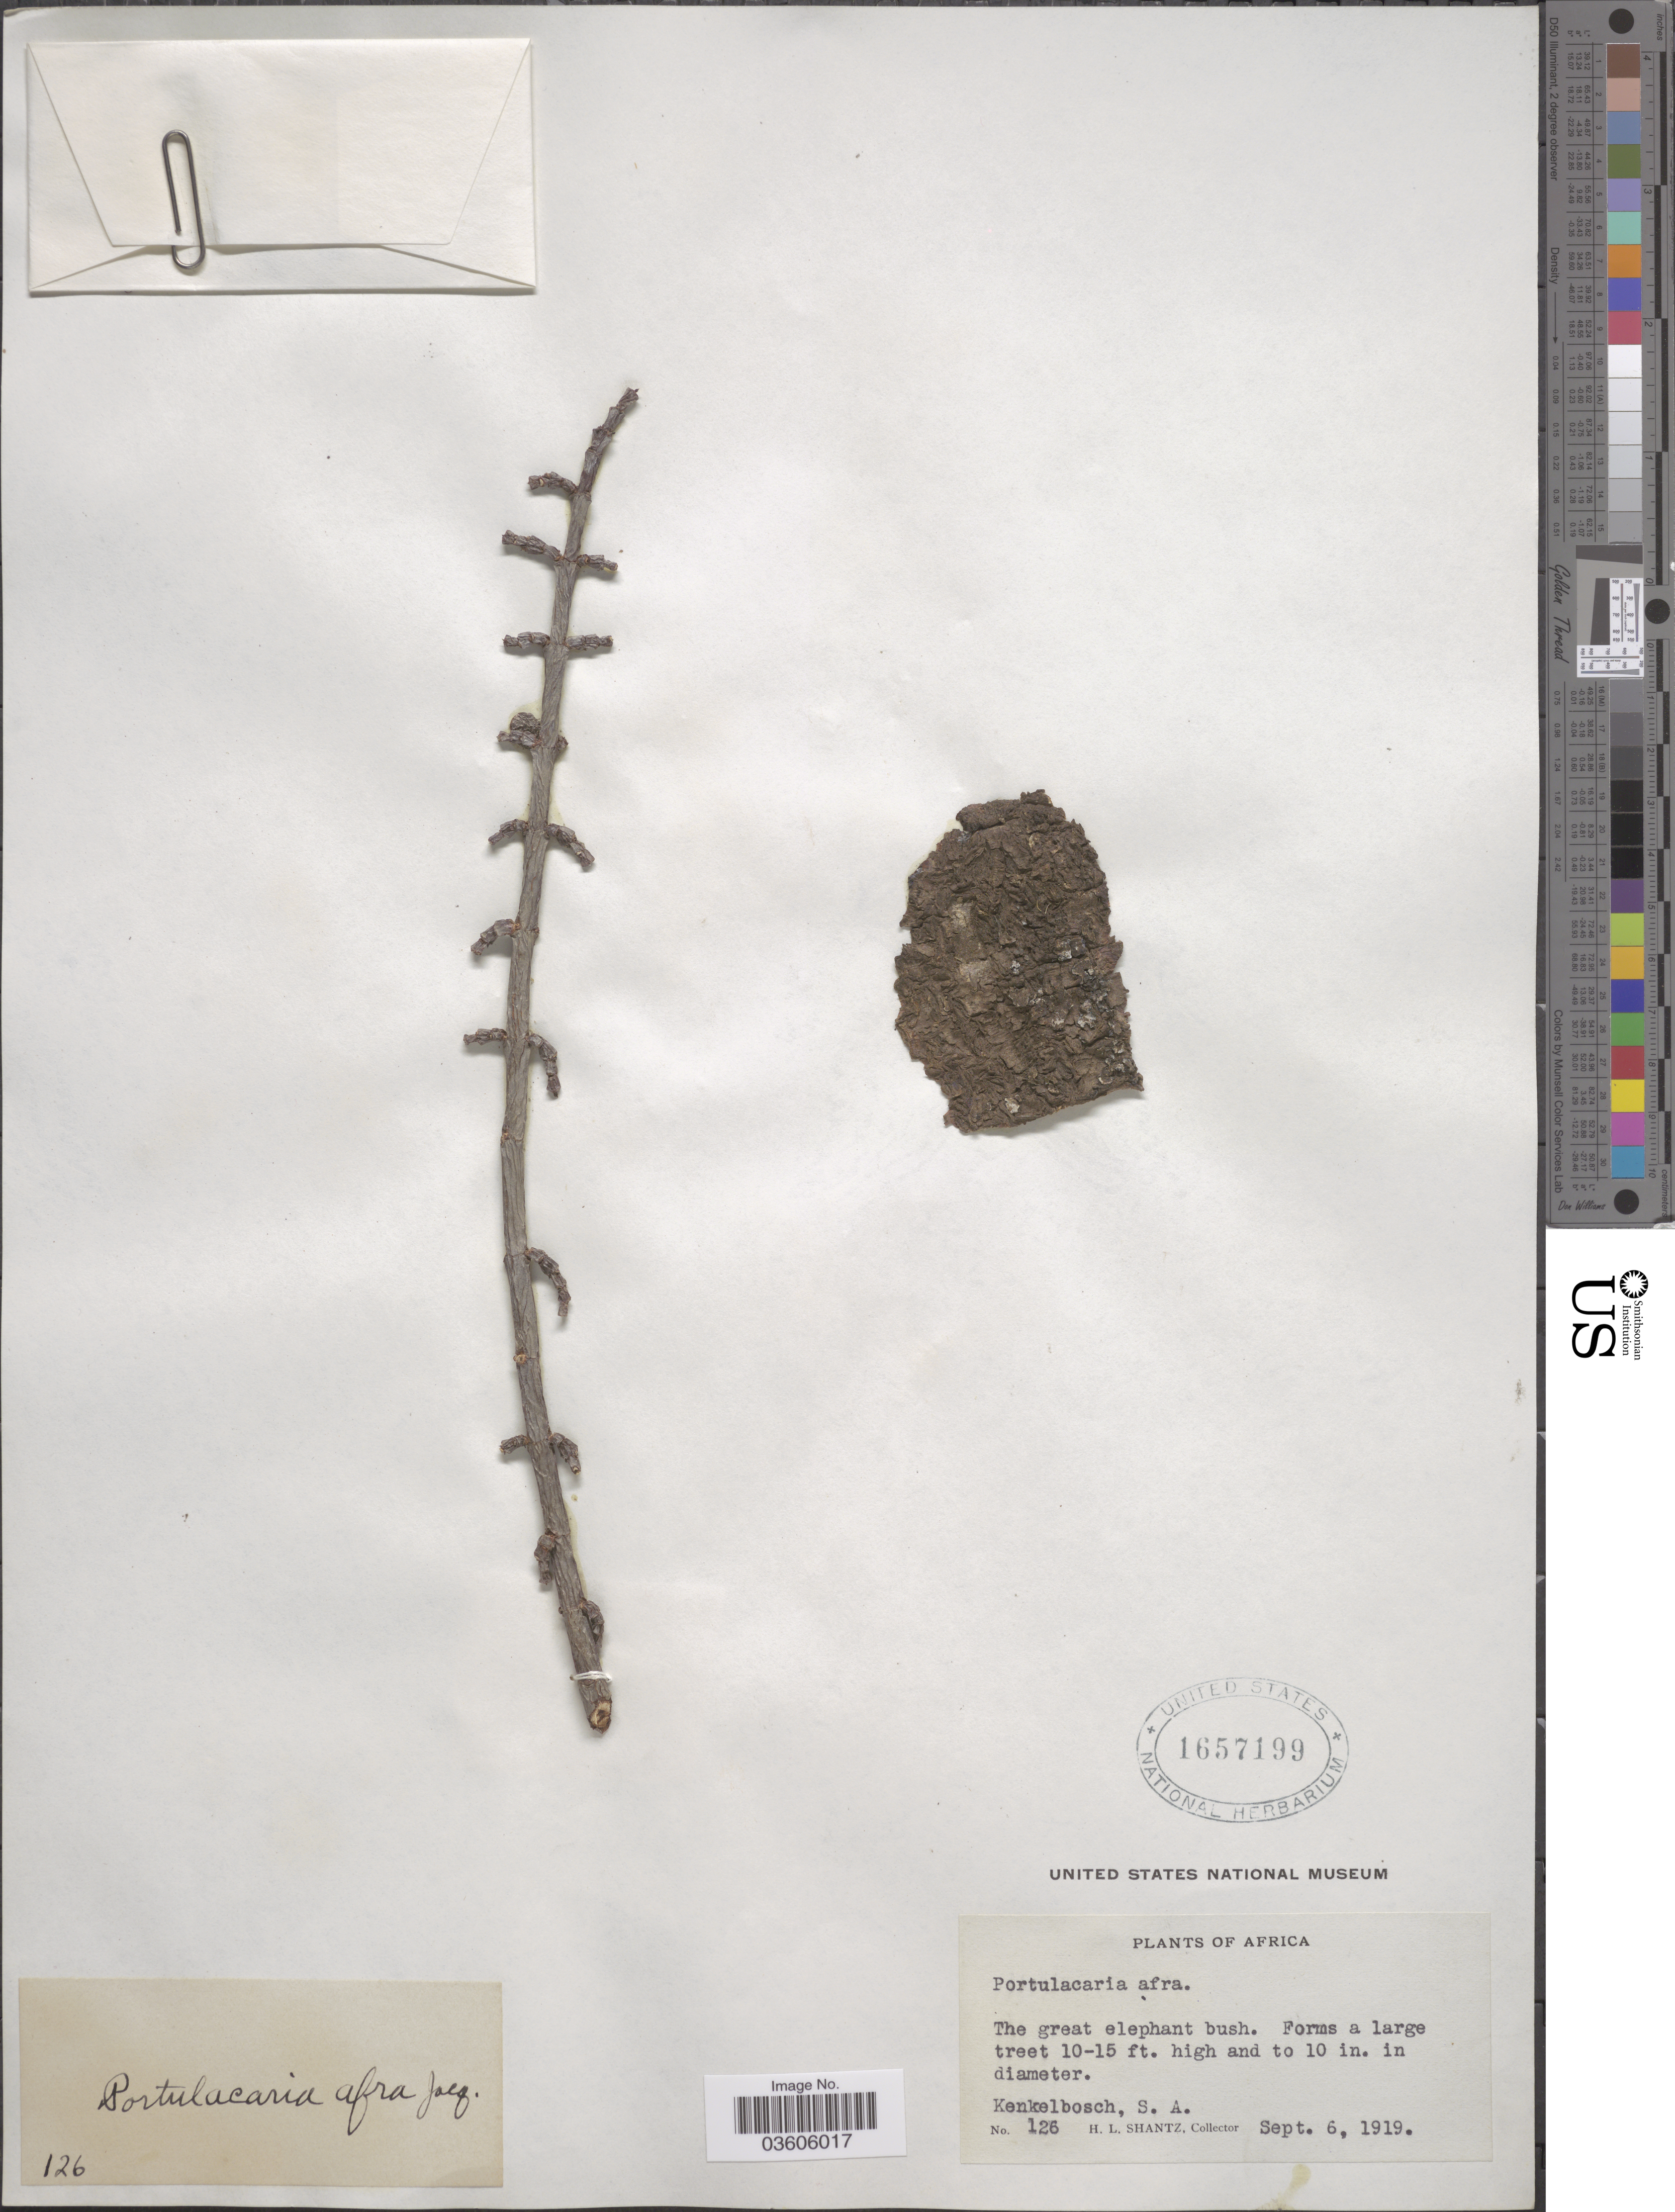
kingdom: Plantae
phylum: Tracheophyta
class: Magnoliopsida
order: Caryophyllales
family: Didiereaceae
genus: Portulacaria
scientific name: Portulacaria afra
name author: Jacq.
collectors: H. Shantz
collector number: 126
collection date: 1919-09-06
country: South Africa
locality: Africa. Kenkelbosch, S. A.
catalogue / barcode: US 1657199